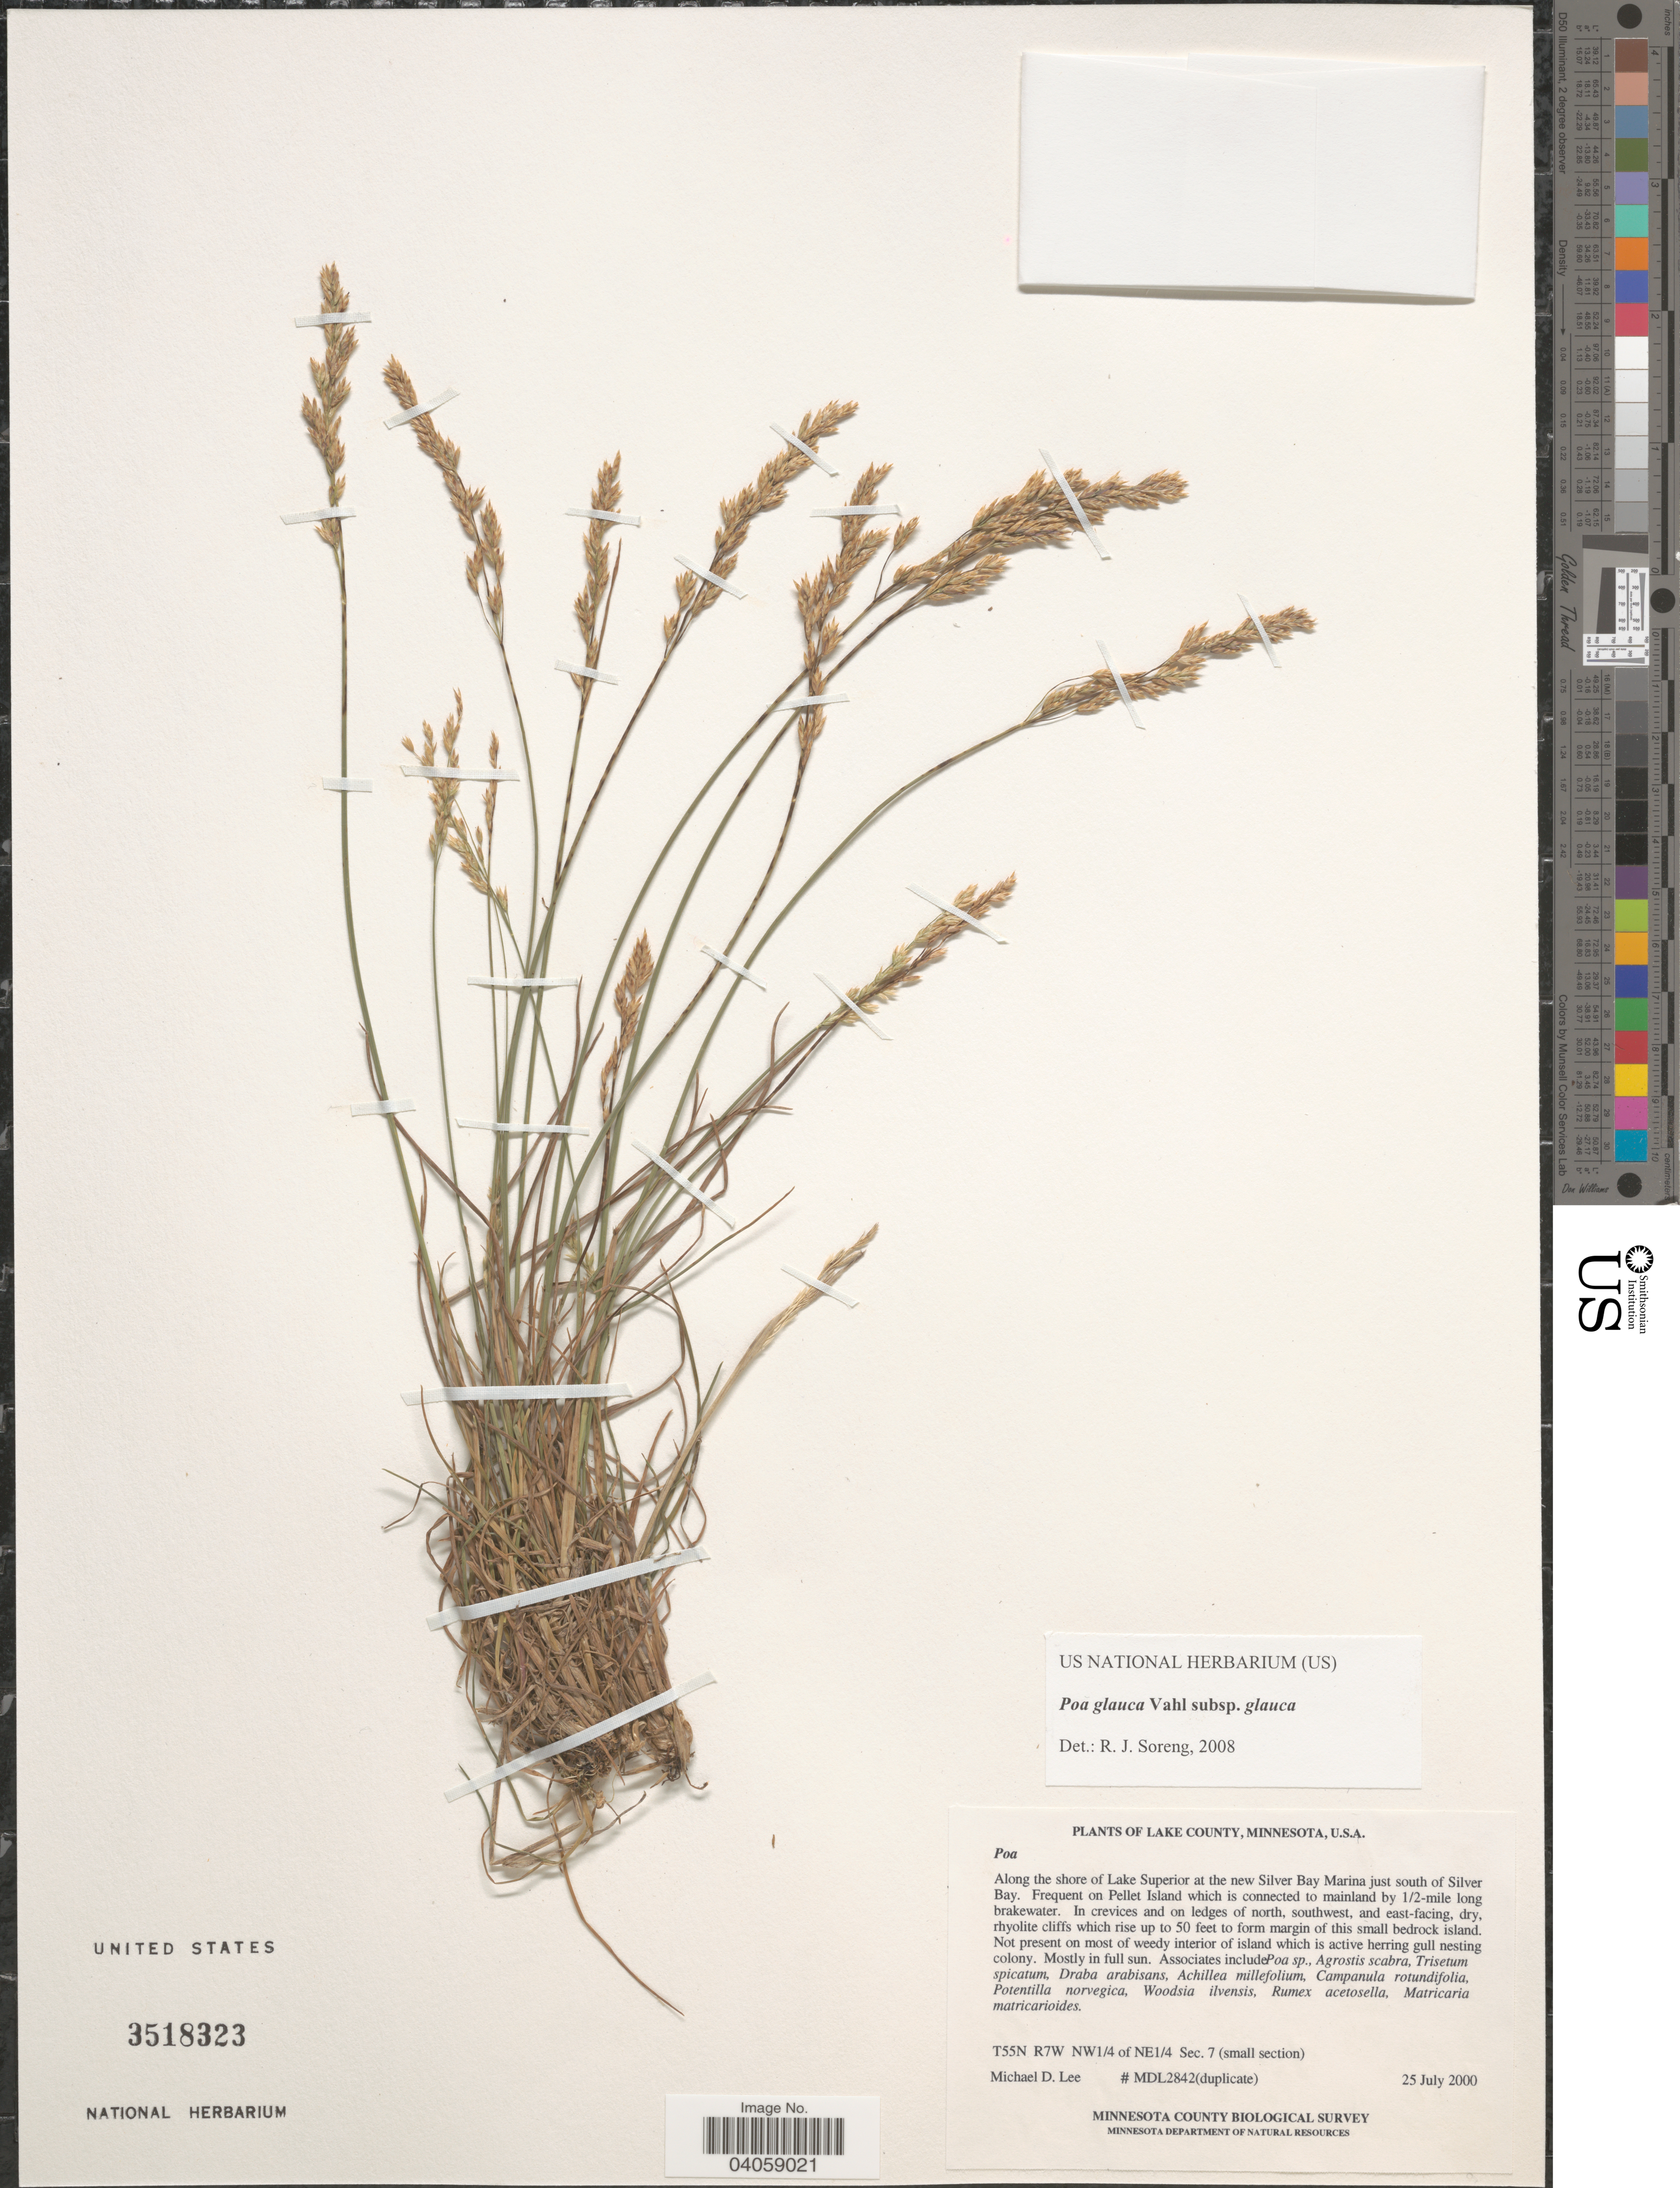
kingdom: Plantae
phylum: Tracheophyta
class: Liliopsida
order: Poales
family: Poaceae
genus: Poa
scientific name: Poa glauca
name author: Vahl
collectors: M. Lee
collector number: MDL2842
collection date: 2000-07-25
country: United States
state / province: Minnesota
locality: Lake County. Along the shore of Lake Superior at the new Silver Bay Marina just south of Silver Bay. On Pellet Island which is connected to mainland by 1/2-mile long brakewater. In crevices and on ledges of north, southwest, and east-facing, dry rhyolite cliffs which rise up to 50 feet to form margin of this small bedrock island. T55N R7W NW¼ of NE¼ Sec.7.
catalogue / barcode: US 3518323